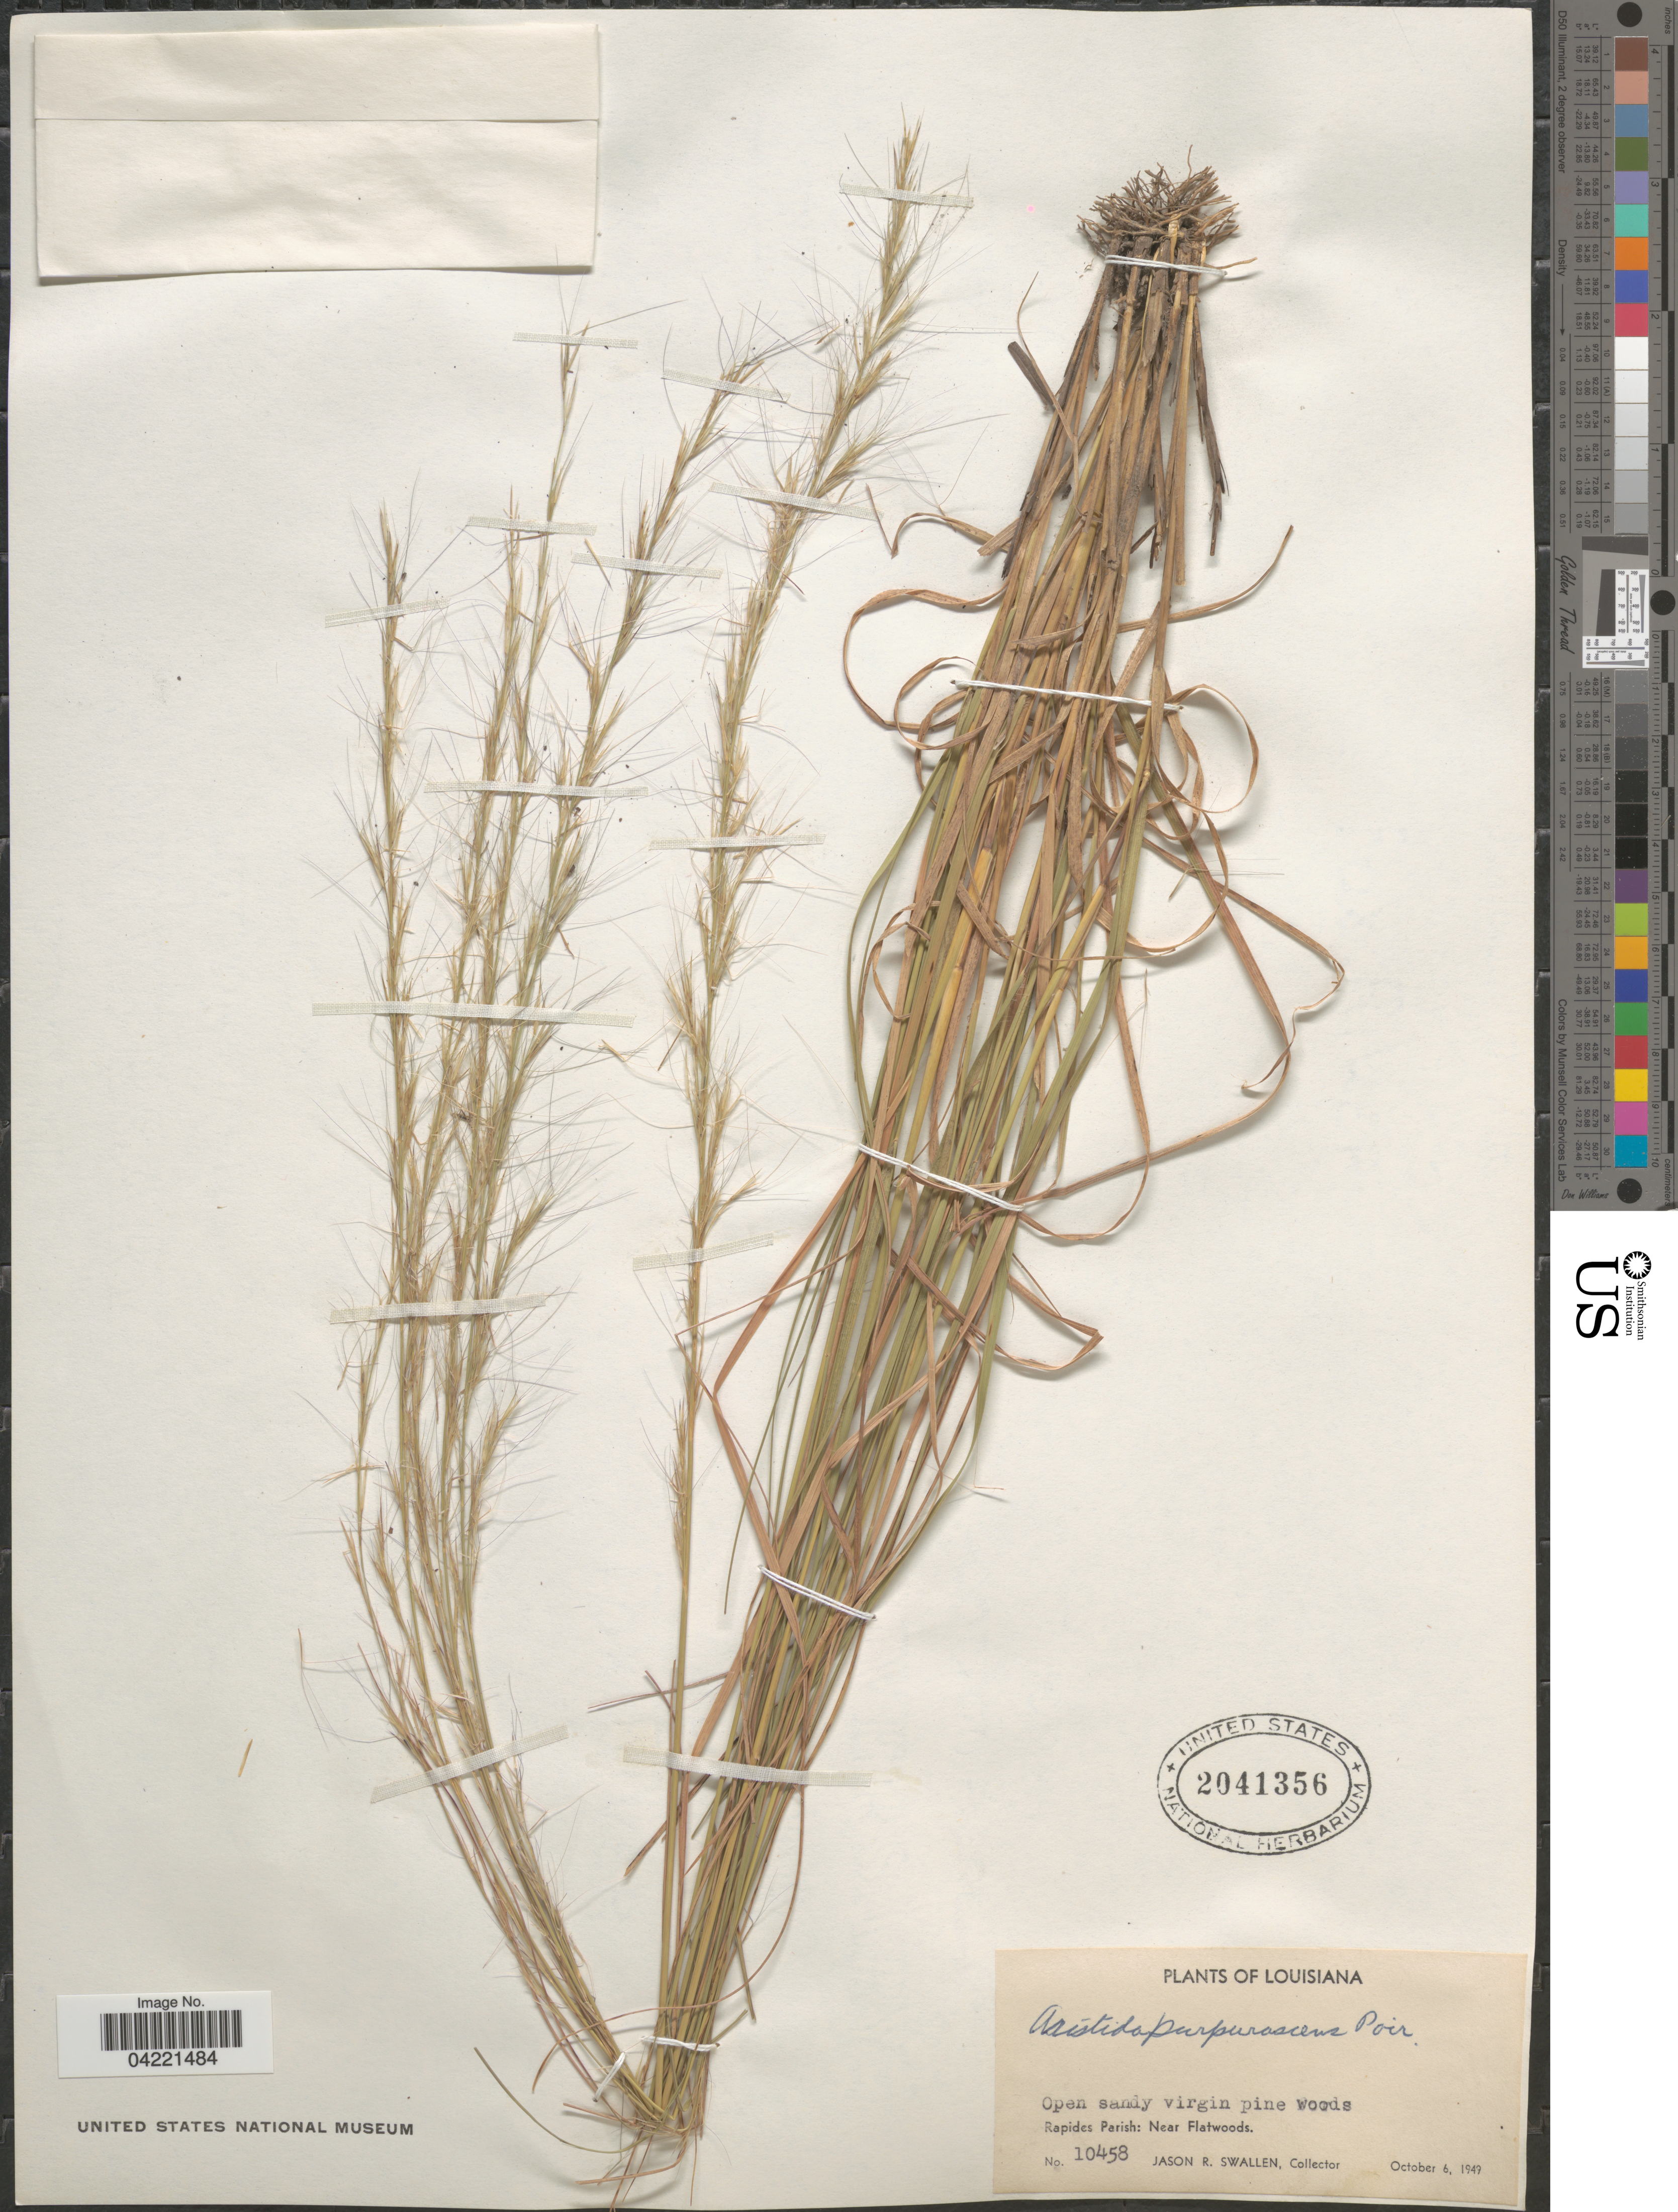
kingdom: Plantae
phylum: Tracheophyta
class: Liliopsida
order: Poales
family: Poaceae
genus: Aristida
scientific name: Aristida purpurascens var. purpurescens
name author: Poir.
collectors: J. R. Swallen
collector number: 10458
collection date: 1949-10-06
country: United States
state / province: Louisiana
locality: Open sandy virgin pine woods Rapides Parish: Near Flatwoods.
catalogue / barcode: US 2041356